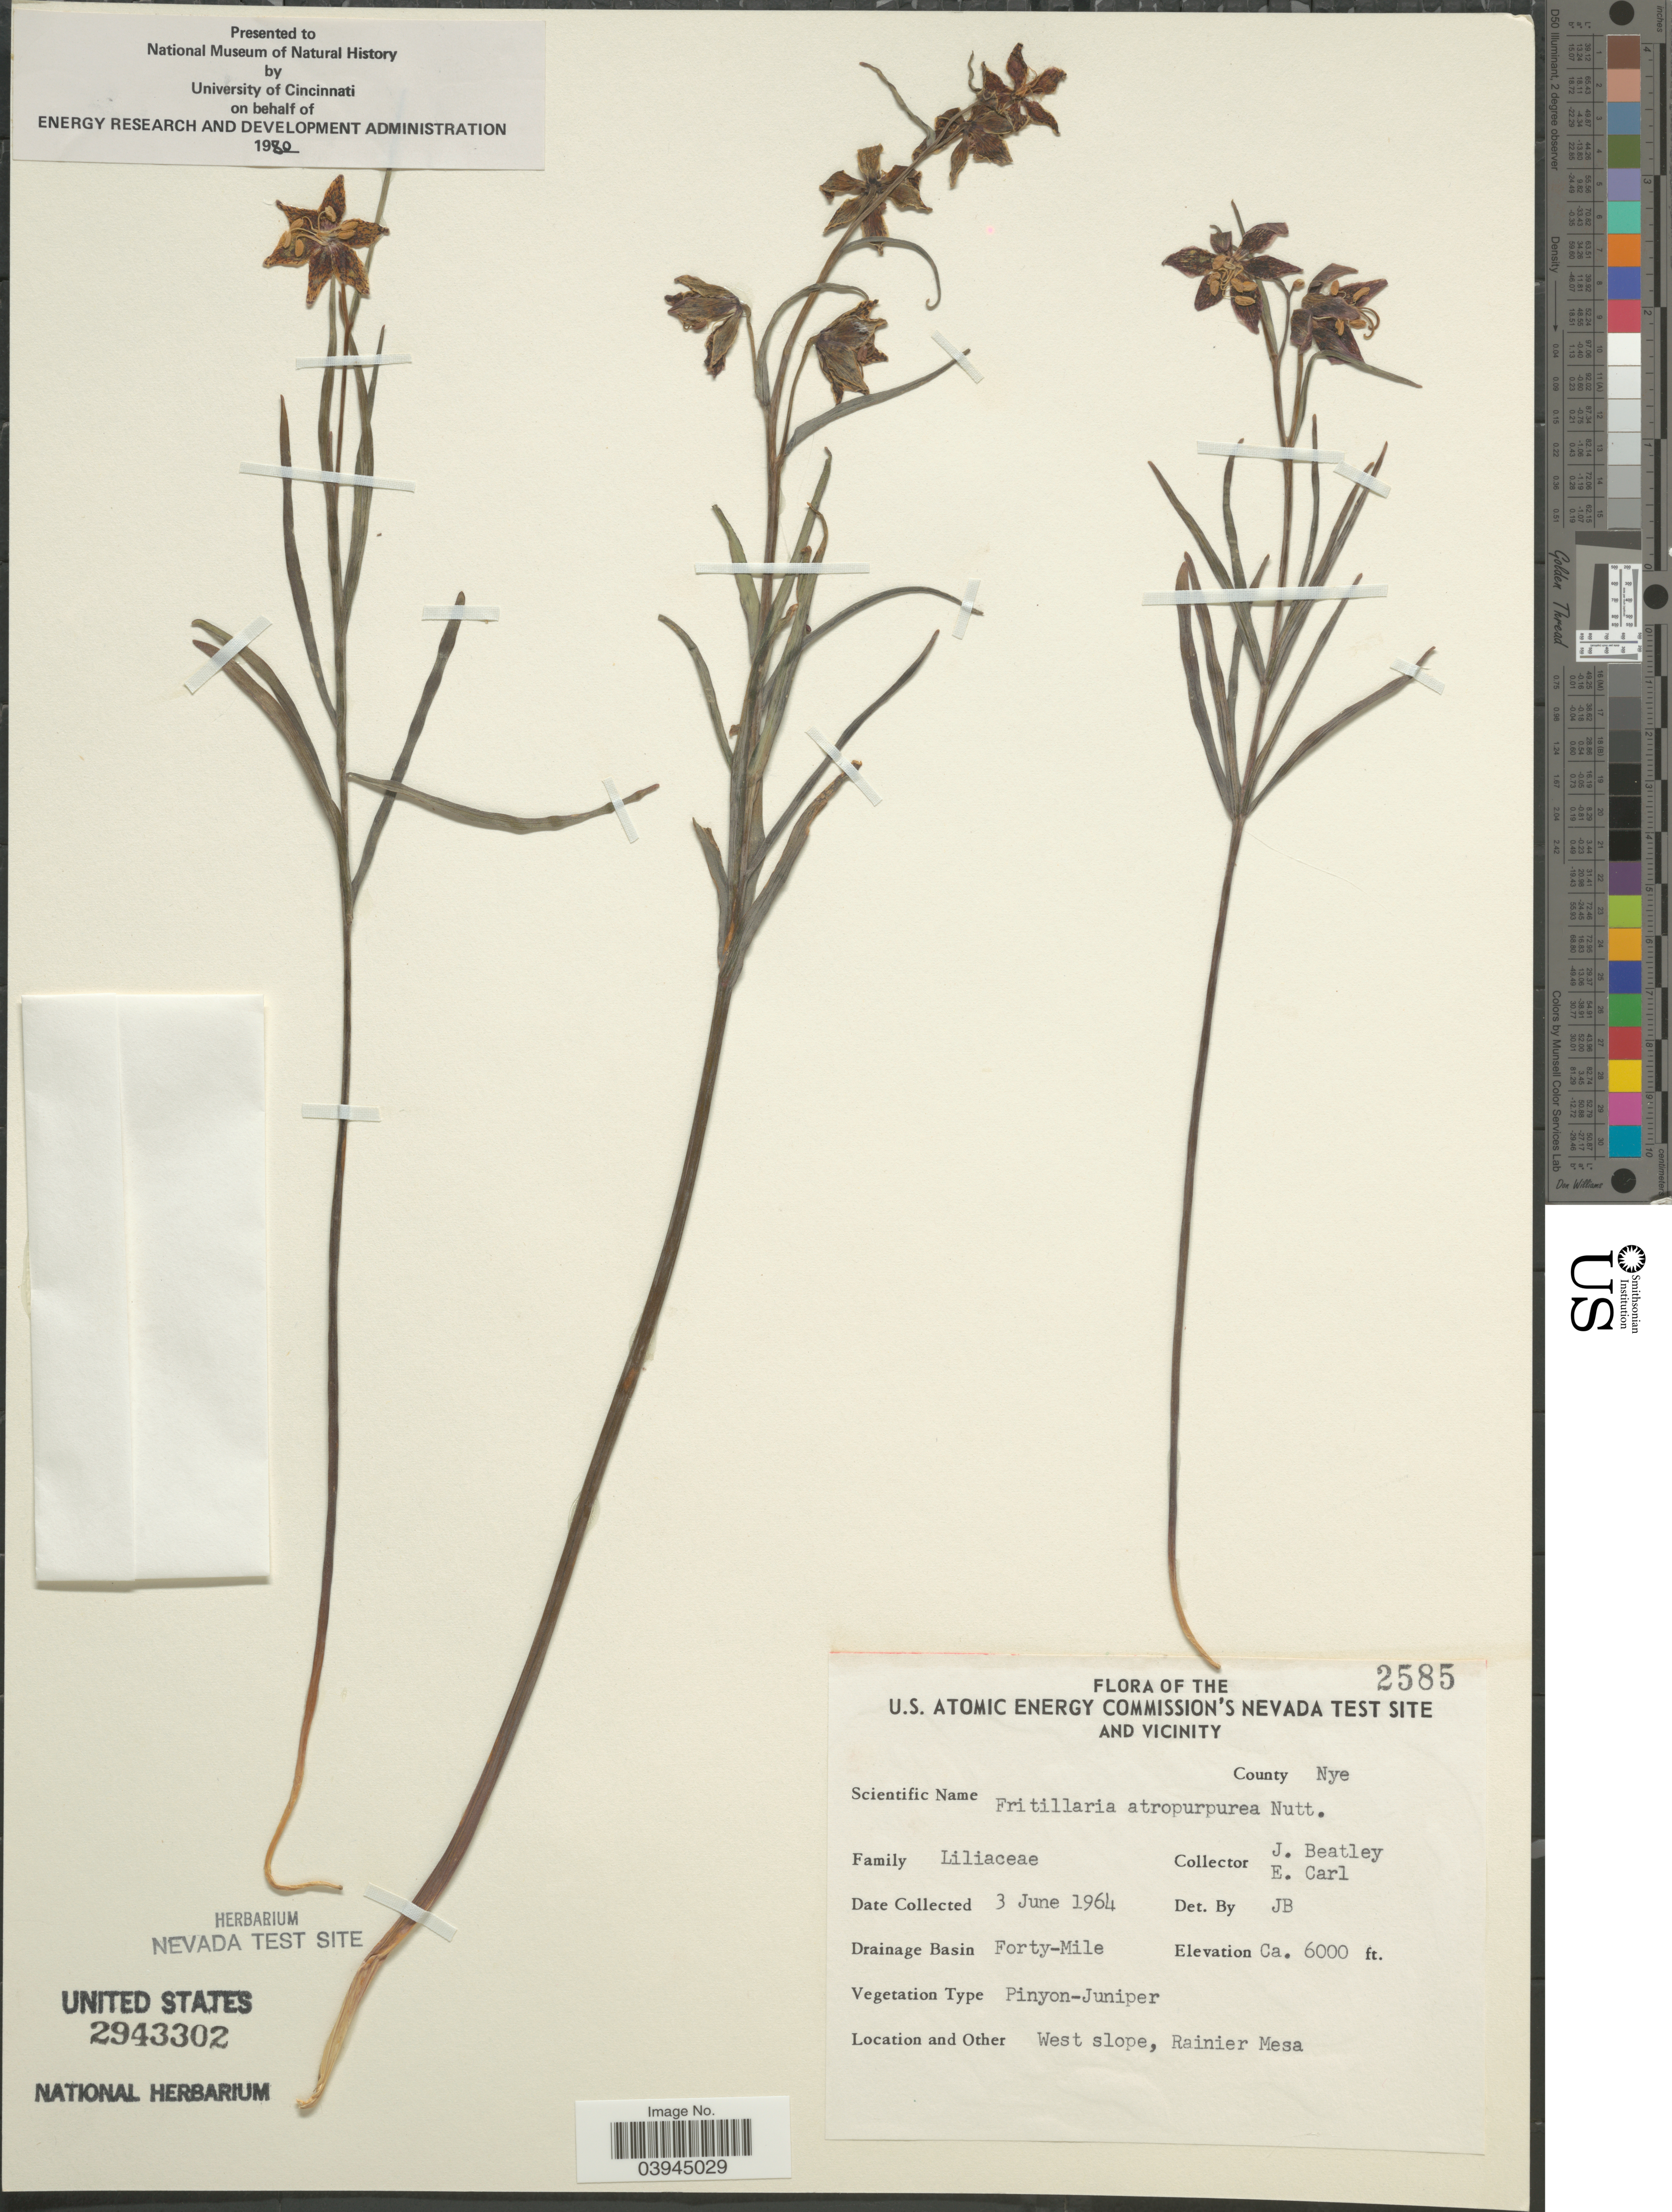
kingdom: Plantae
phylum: Tracheophyta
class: Liliopsida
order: Liliales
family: Liliaceae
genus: Fritillaria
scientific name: Fritillaria atropurpurea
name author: Nutt.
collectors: J. C. Beatley & E. Carl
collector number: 2585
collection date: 1964-06-03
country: United States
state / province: Nevada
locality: The U.S. Atomic Energy Commission's Nevada Test Site and Vicinity. County Nye. Drainage Basin Forty-Mile. West slope, Rainier Mesa.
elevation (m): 1829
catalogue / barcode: US 2943302